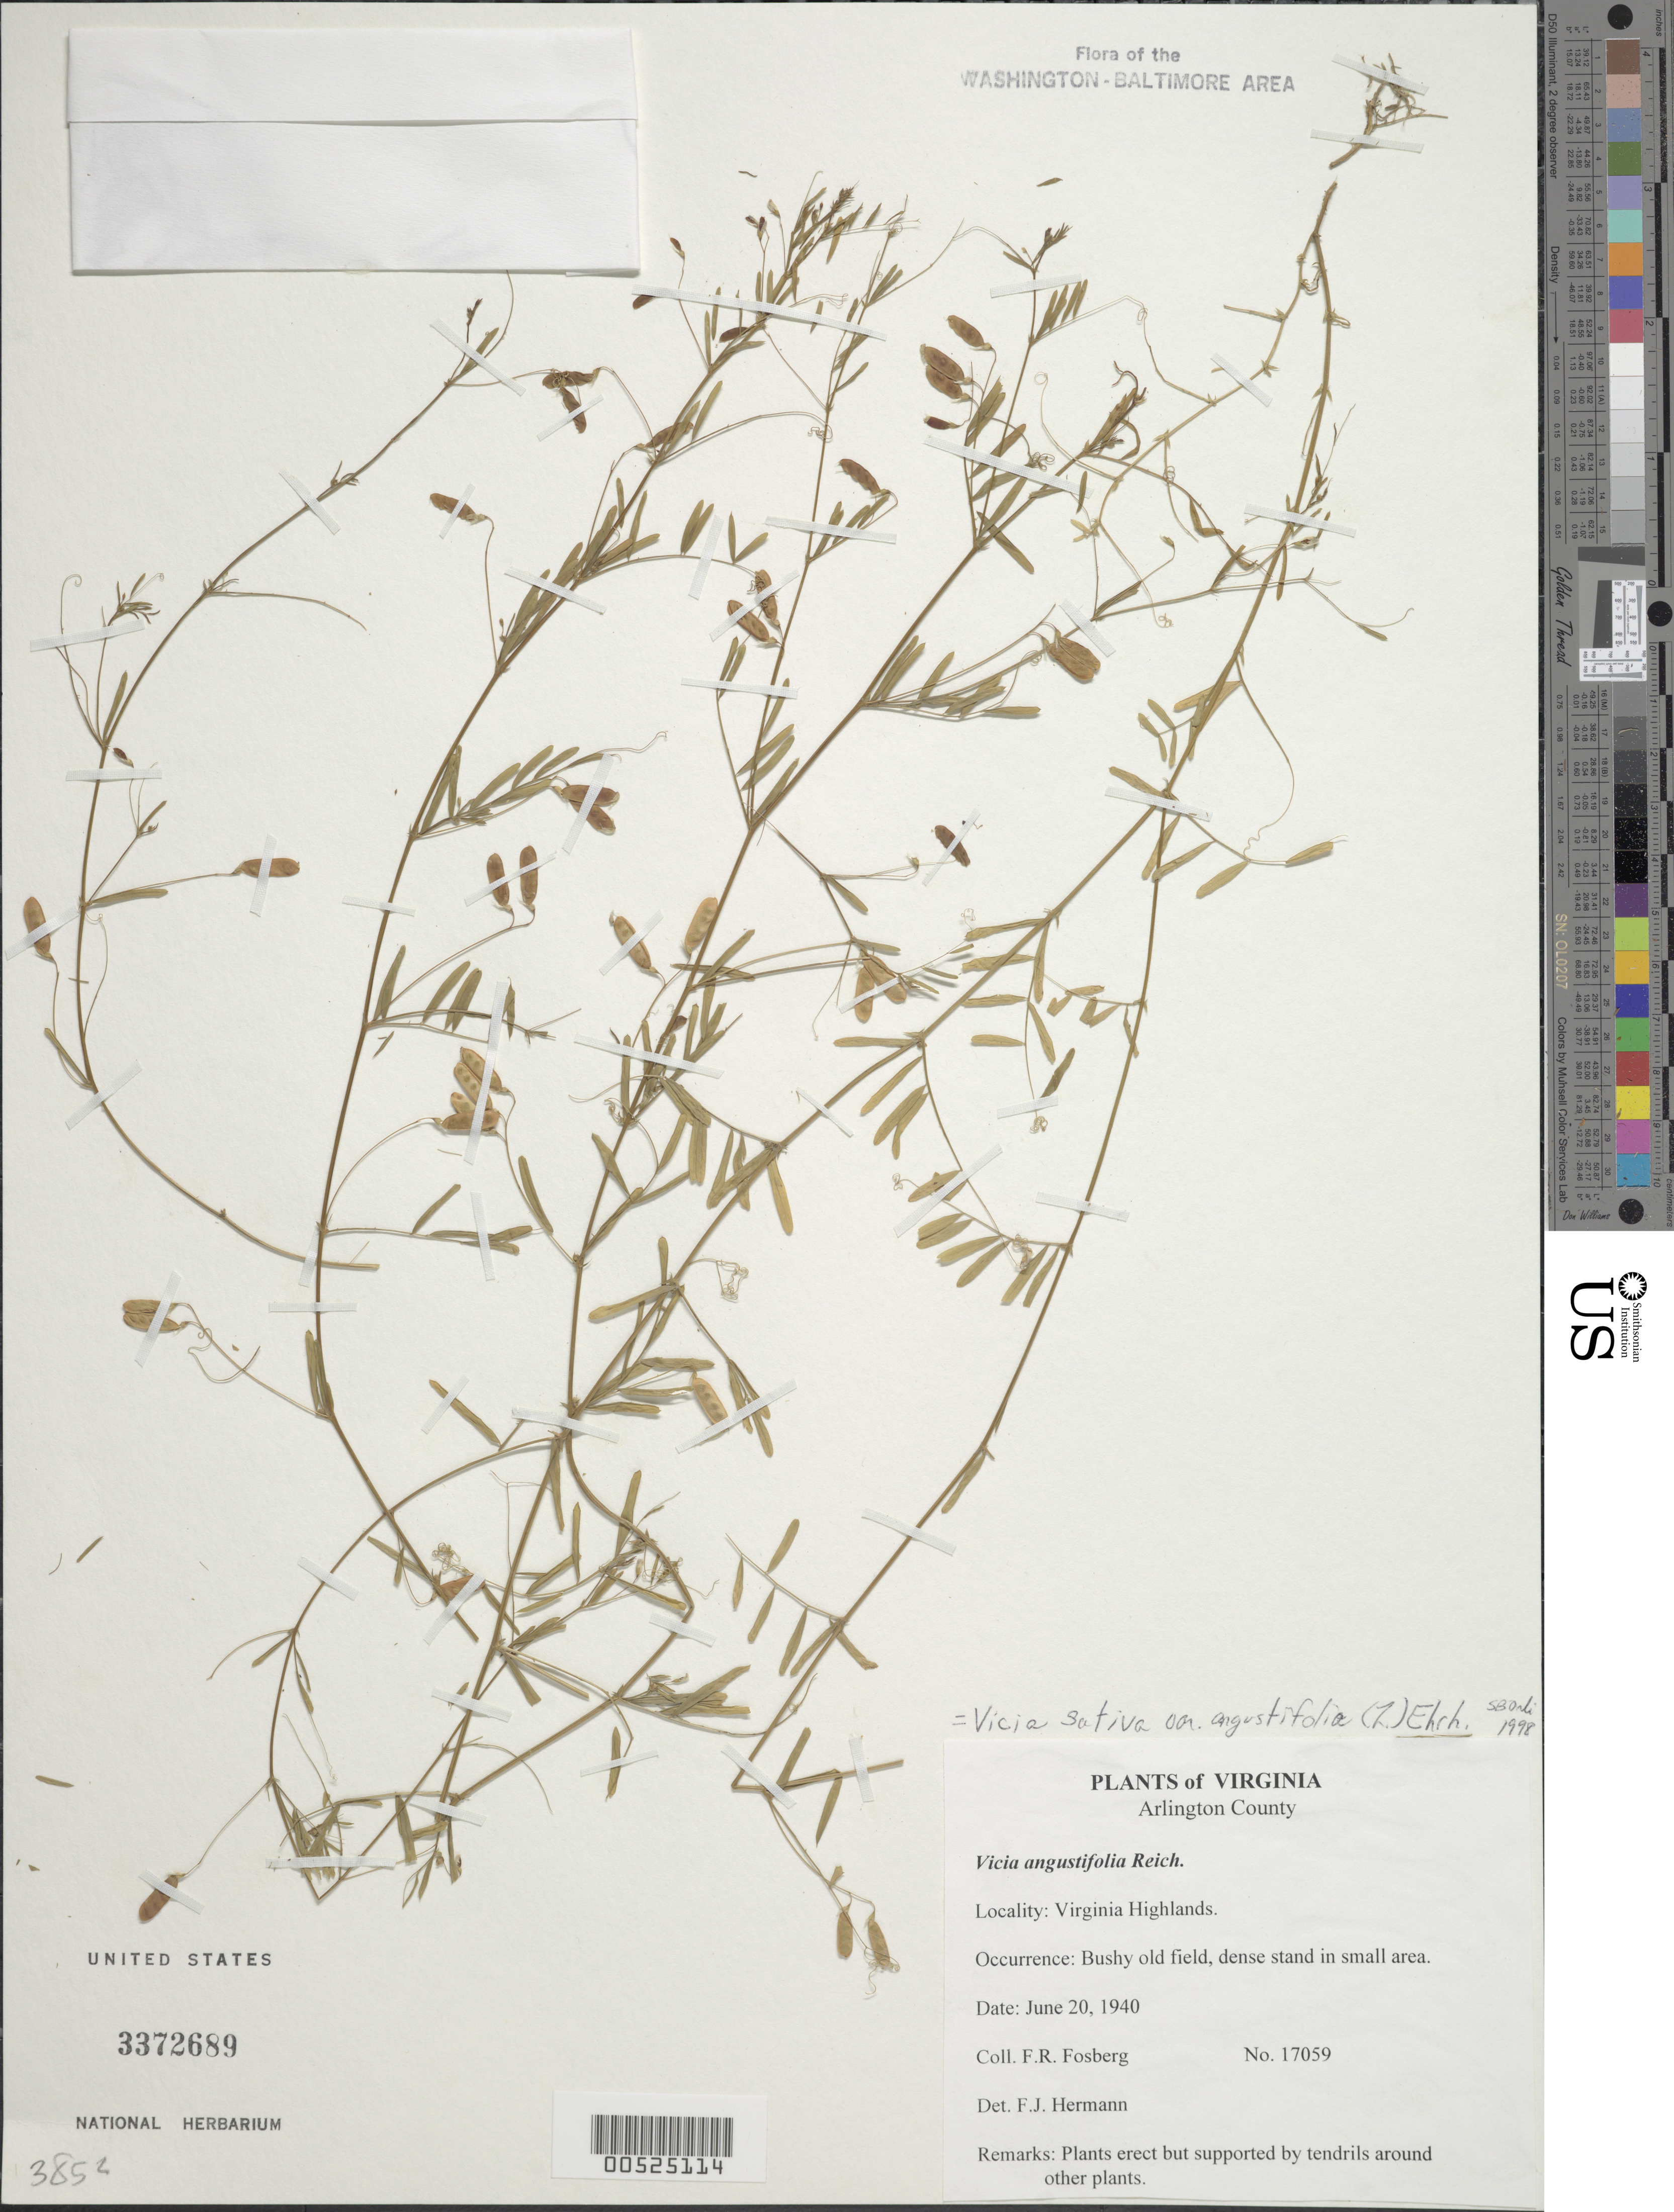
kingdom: Plantae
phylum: Tracheophyta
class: Magnoliopsida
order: Fabales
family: Fabaceae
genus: Vicia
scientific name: Vicia sativa var. angustifolia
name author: (L.) Ehrh.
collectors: F. R. Fosberg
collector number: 17059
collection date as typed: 20 Jun 1940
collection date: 1940-06-20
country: United States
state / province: Virginia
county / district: Arlington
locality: Virginia Highlands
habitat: Bushy old field, dense stand in small area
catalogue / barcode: US 3372689-2